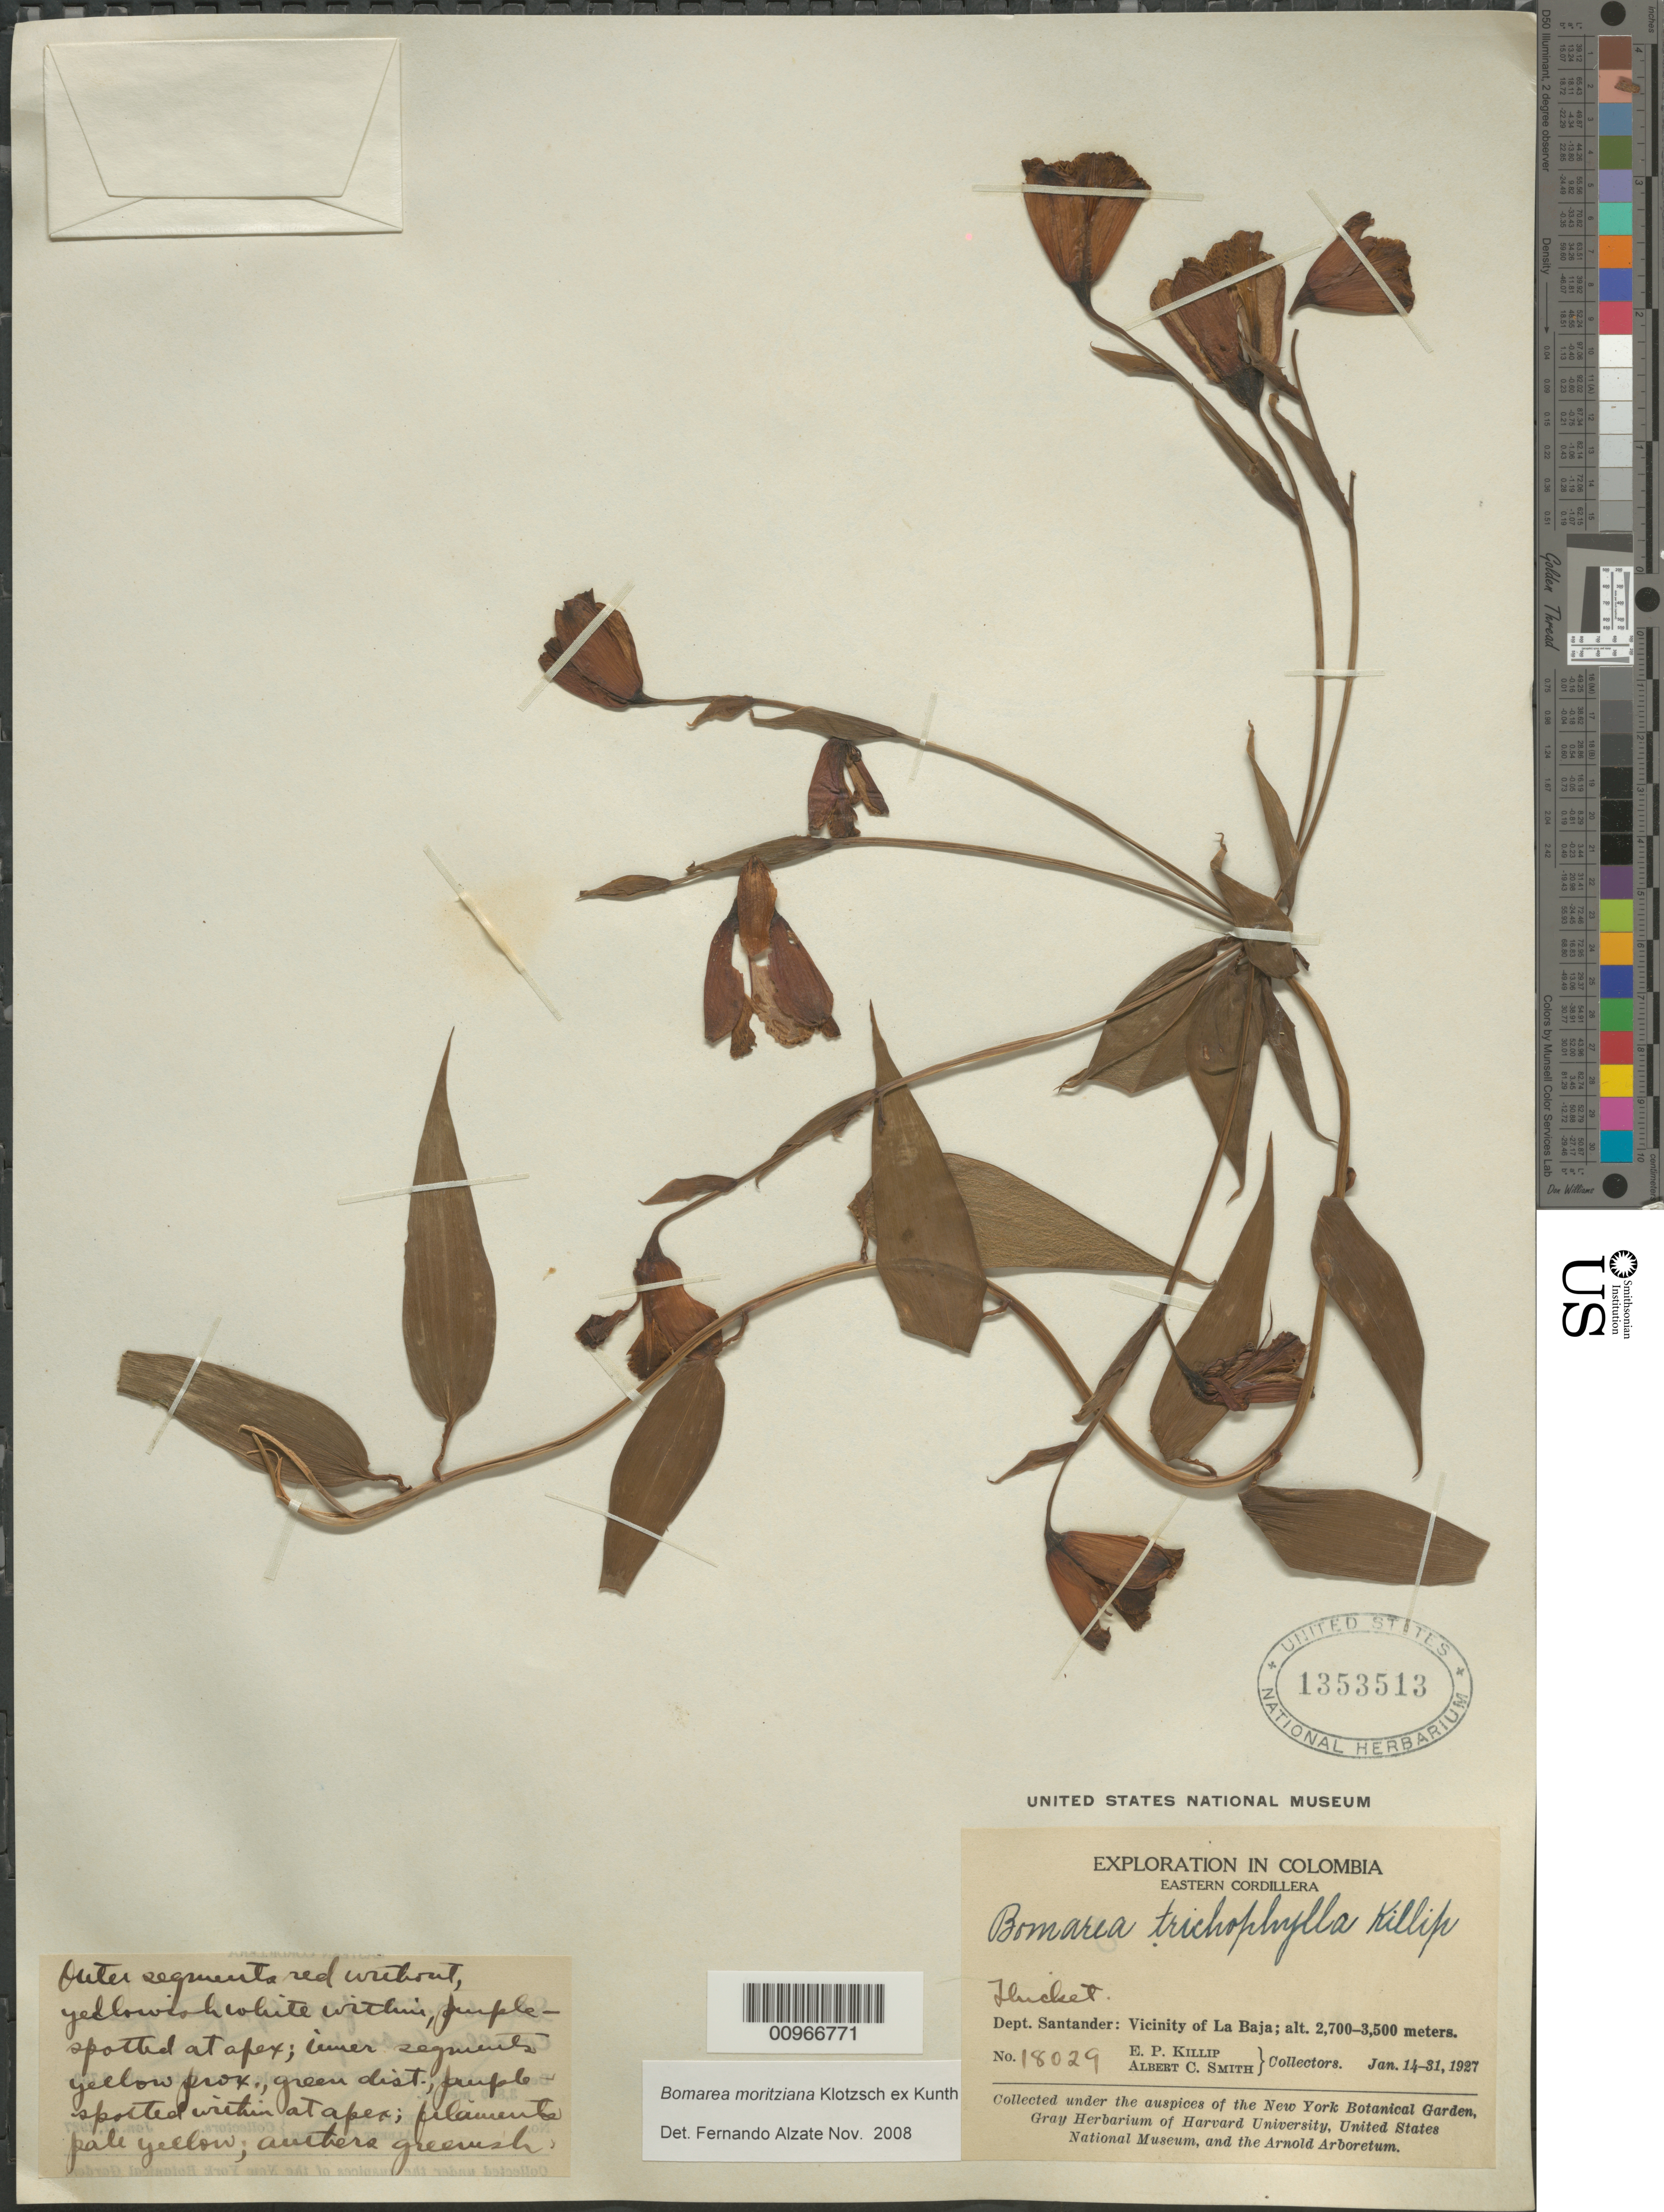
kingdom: Plantae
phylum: Tracheophyta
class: Liliopsida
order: Liliales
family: Alstroemeriaceae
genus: Bomarea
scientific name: Bomarea moritziana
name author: Klotzsch ex Kunth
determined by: Alzate Guarin, Fernando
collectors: E. P. Killip & A. C. Smith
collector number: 18029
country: Colombia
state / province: Santander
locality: La Baja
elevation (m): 2700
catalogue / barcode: US 1353513